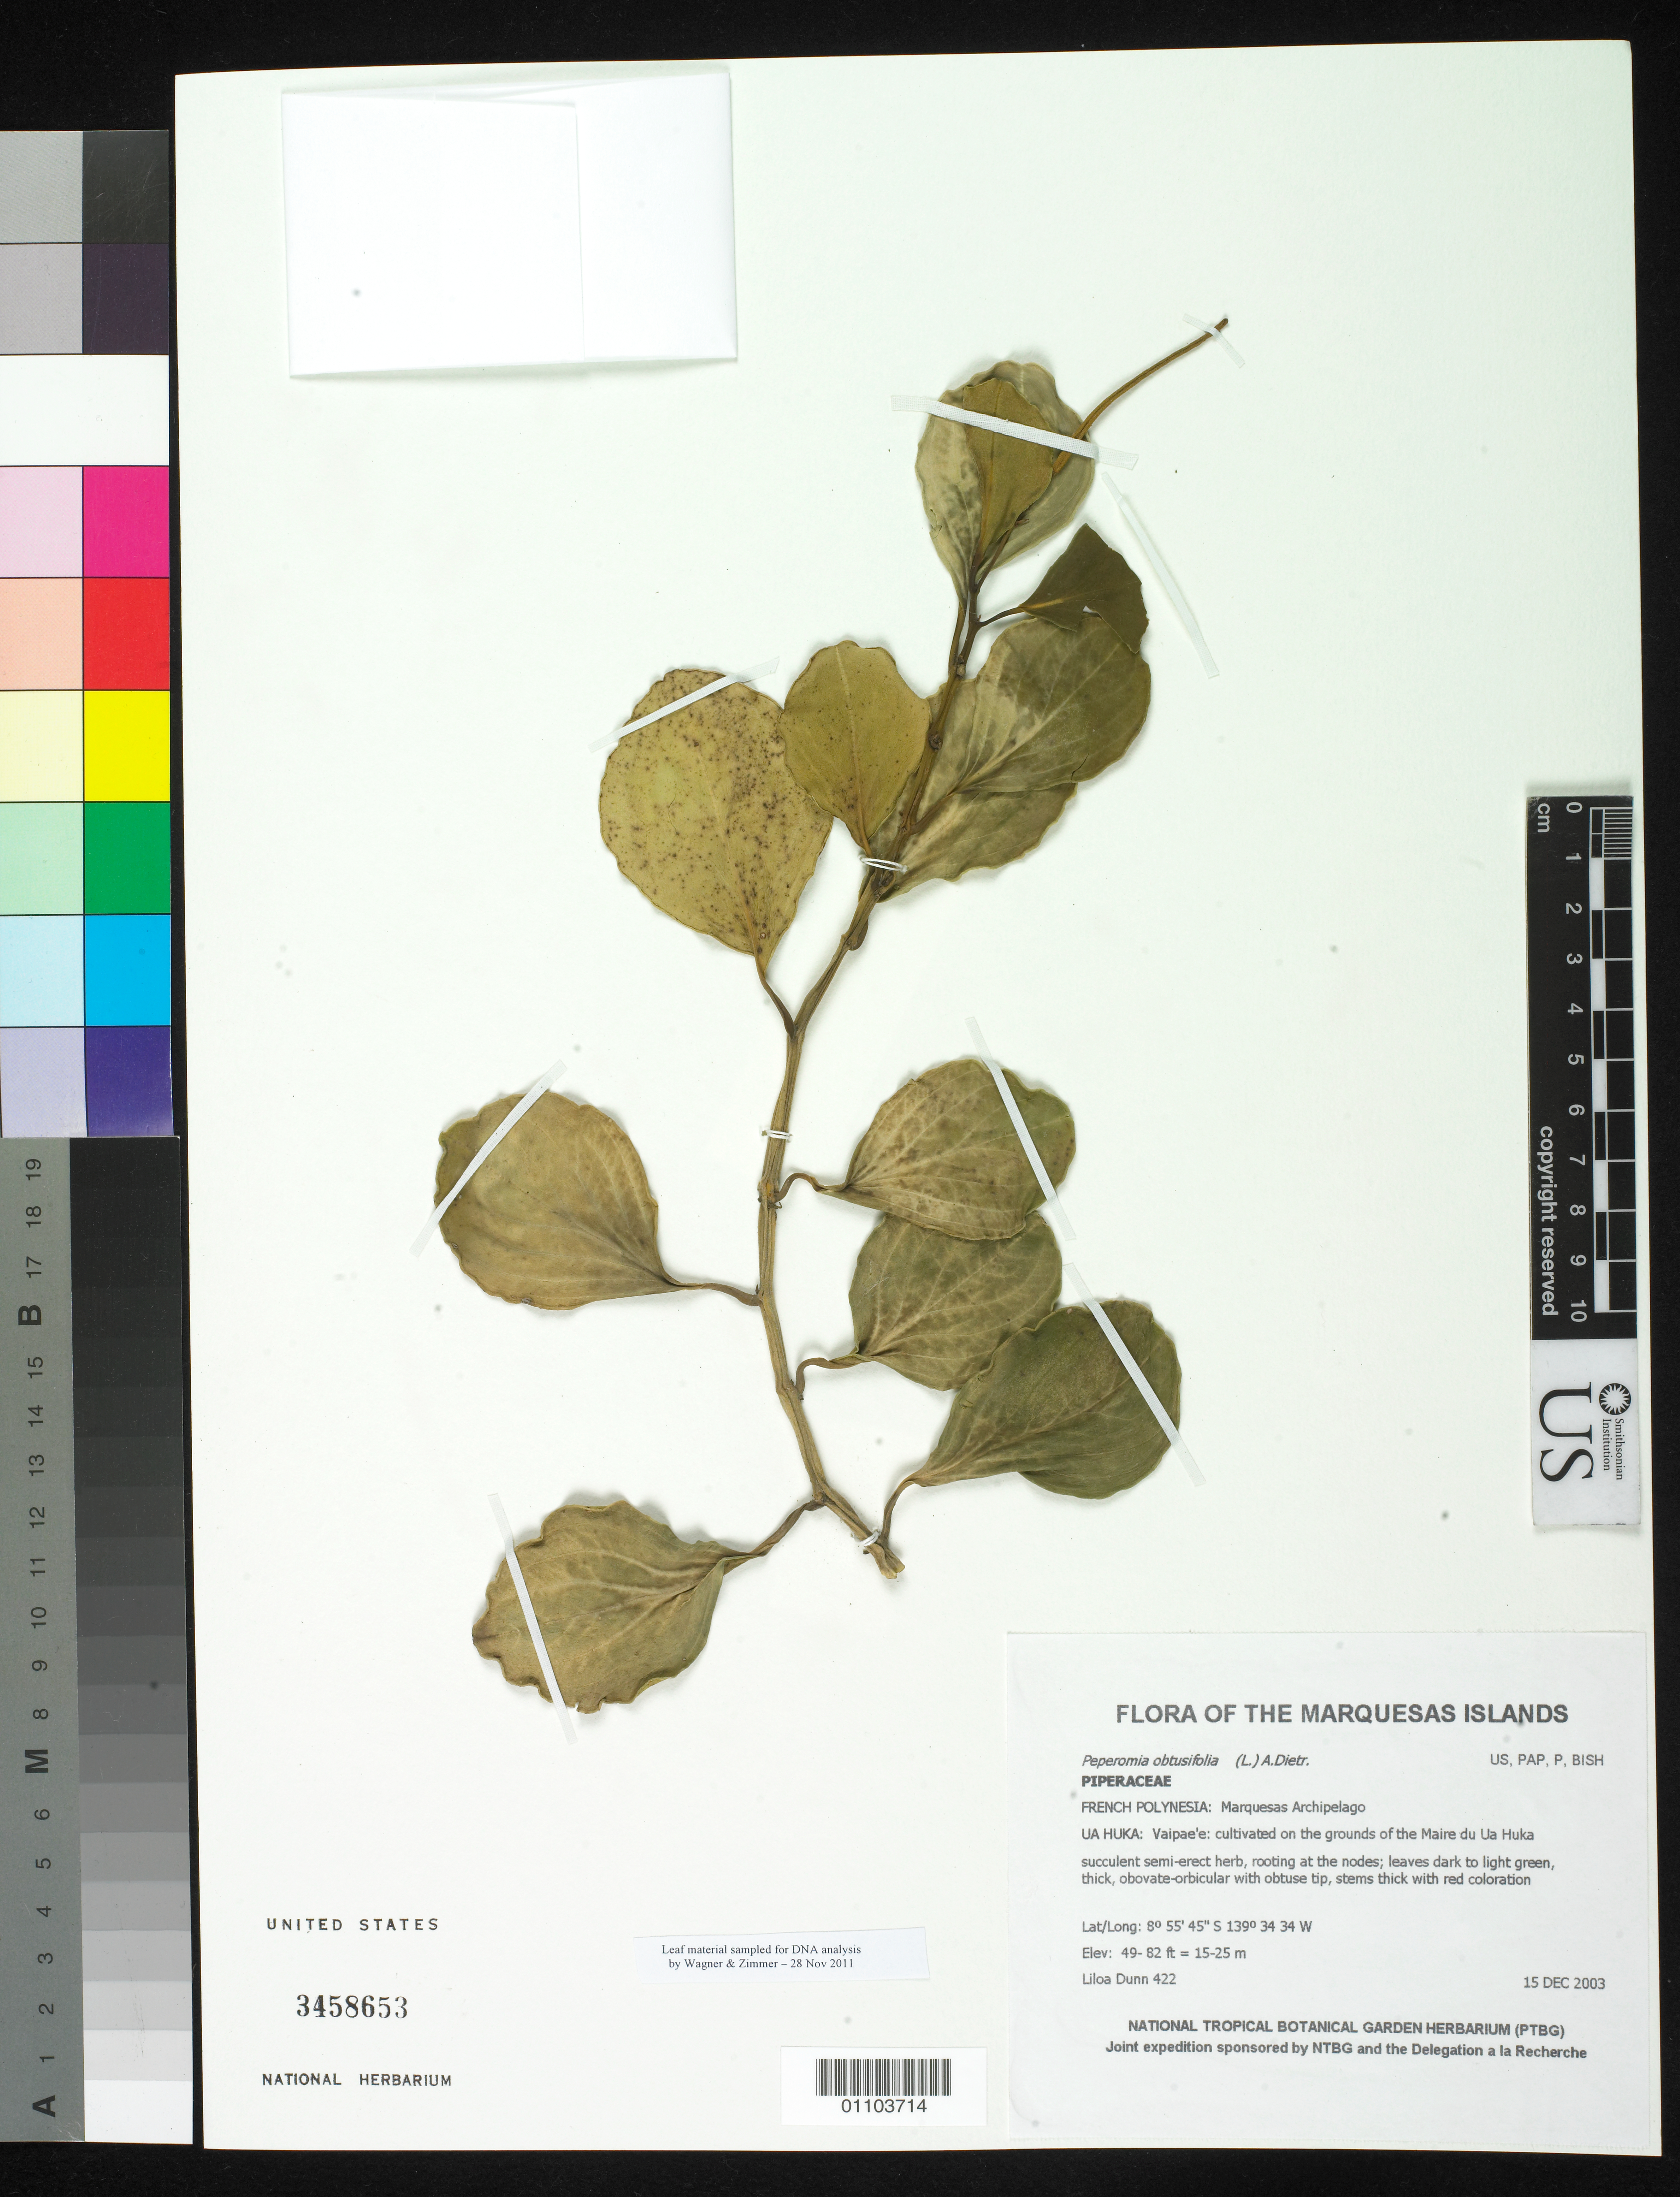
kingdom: Plantae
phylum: Tracheophyta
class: Magnoliopsida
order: Piperales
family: Piperaceae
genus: Peperomia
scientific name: Peperomia obtusifolia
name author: (L.) A. Dietr.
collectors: L. Dunn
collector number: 422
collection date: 2003-12-15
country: French Polynesia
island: Ua Huka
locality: Vaipae'e: cultivated on the grounds of the Maire du Ua Huka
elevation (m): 15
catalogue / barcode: US 3458653